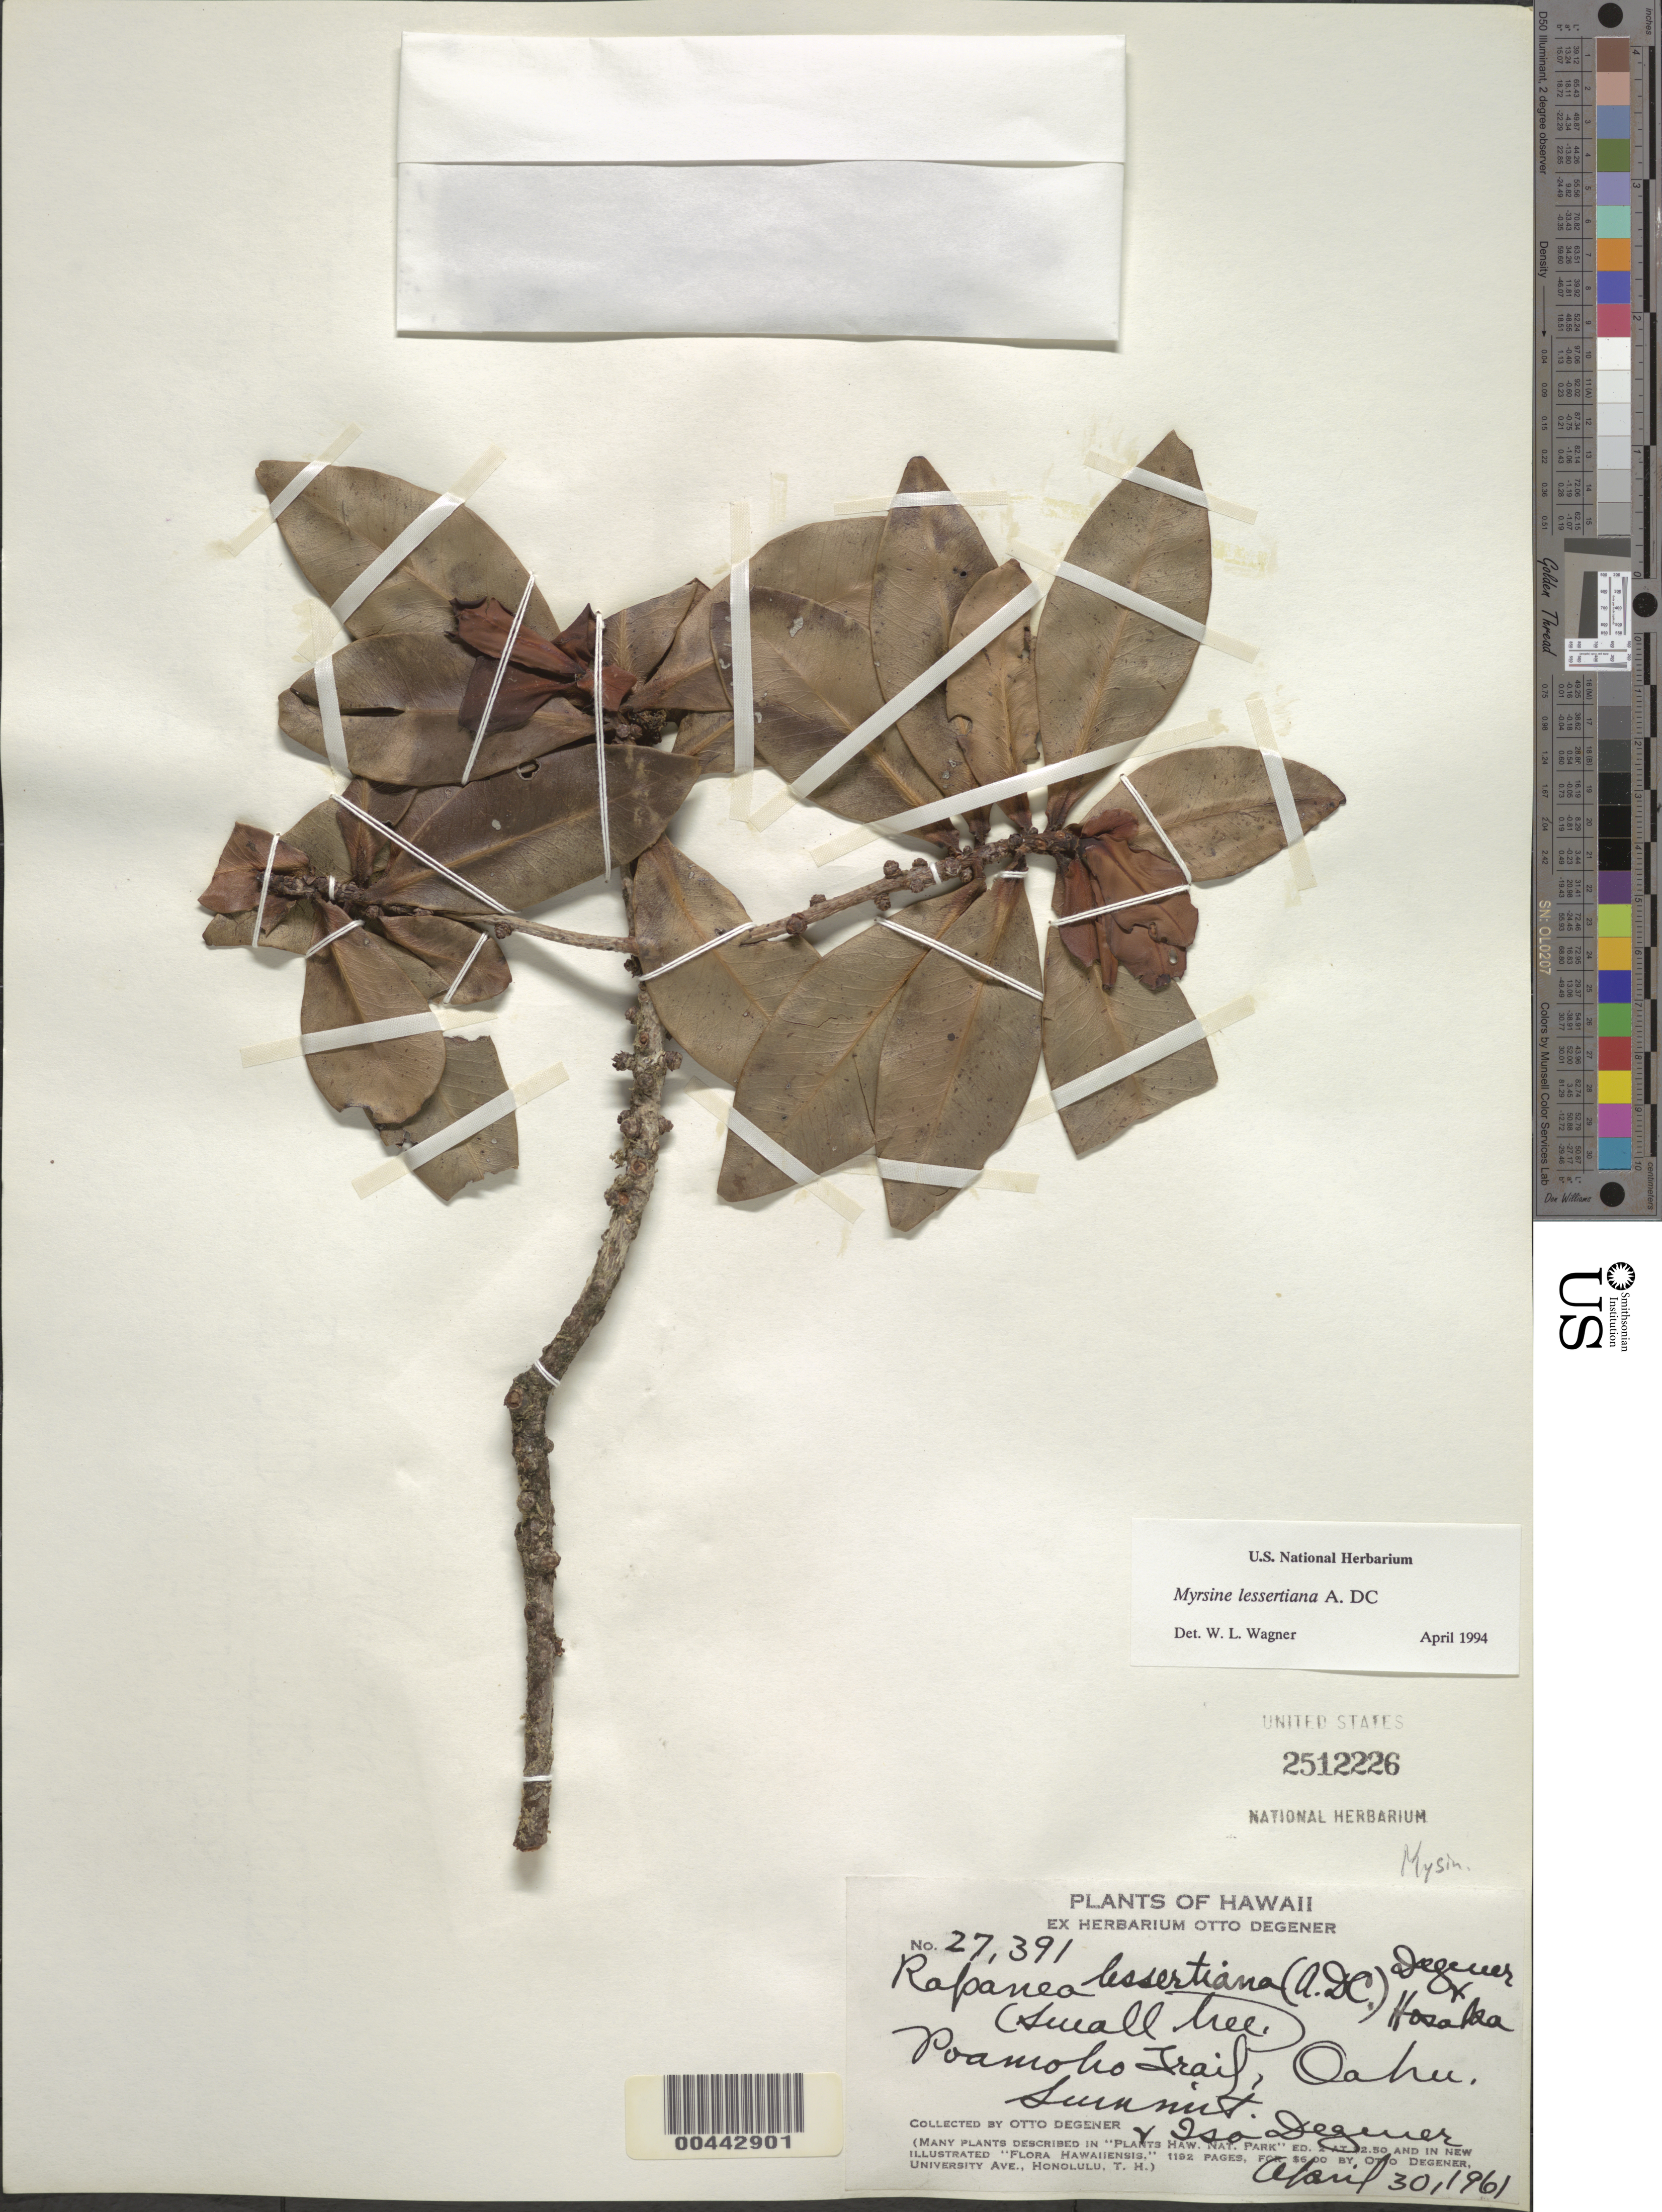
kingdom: Plantae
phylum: Tracheophyta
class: Magnoliopsida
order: Ericales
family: Primulaceae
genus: Myrsine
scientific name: Myrsine lessertiana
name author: A. DC.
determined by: Wagner, W. L., (BOT), Smithsonian Institution - National Museum of Natural History (UNITED STATES)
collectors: O. Degener & I. Degener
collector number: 27391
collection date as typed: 30 Apr 1961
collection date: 1961-04-30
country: United States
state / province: Hawaii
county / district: Honolulu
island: Oahu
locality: Poamolo Trail, summit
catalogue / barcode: US 2512226